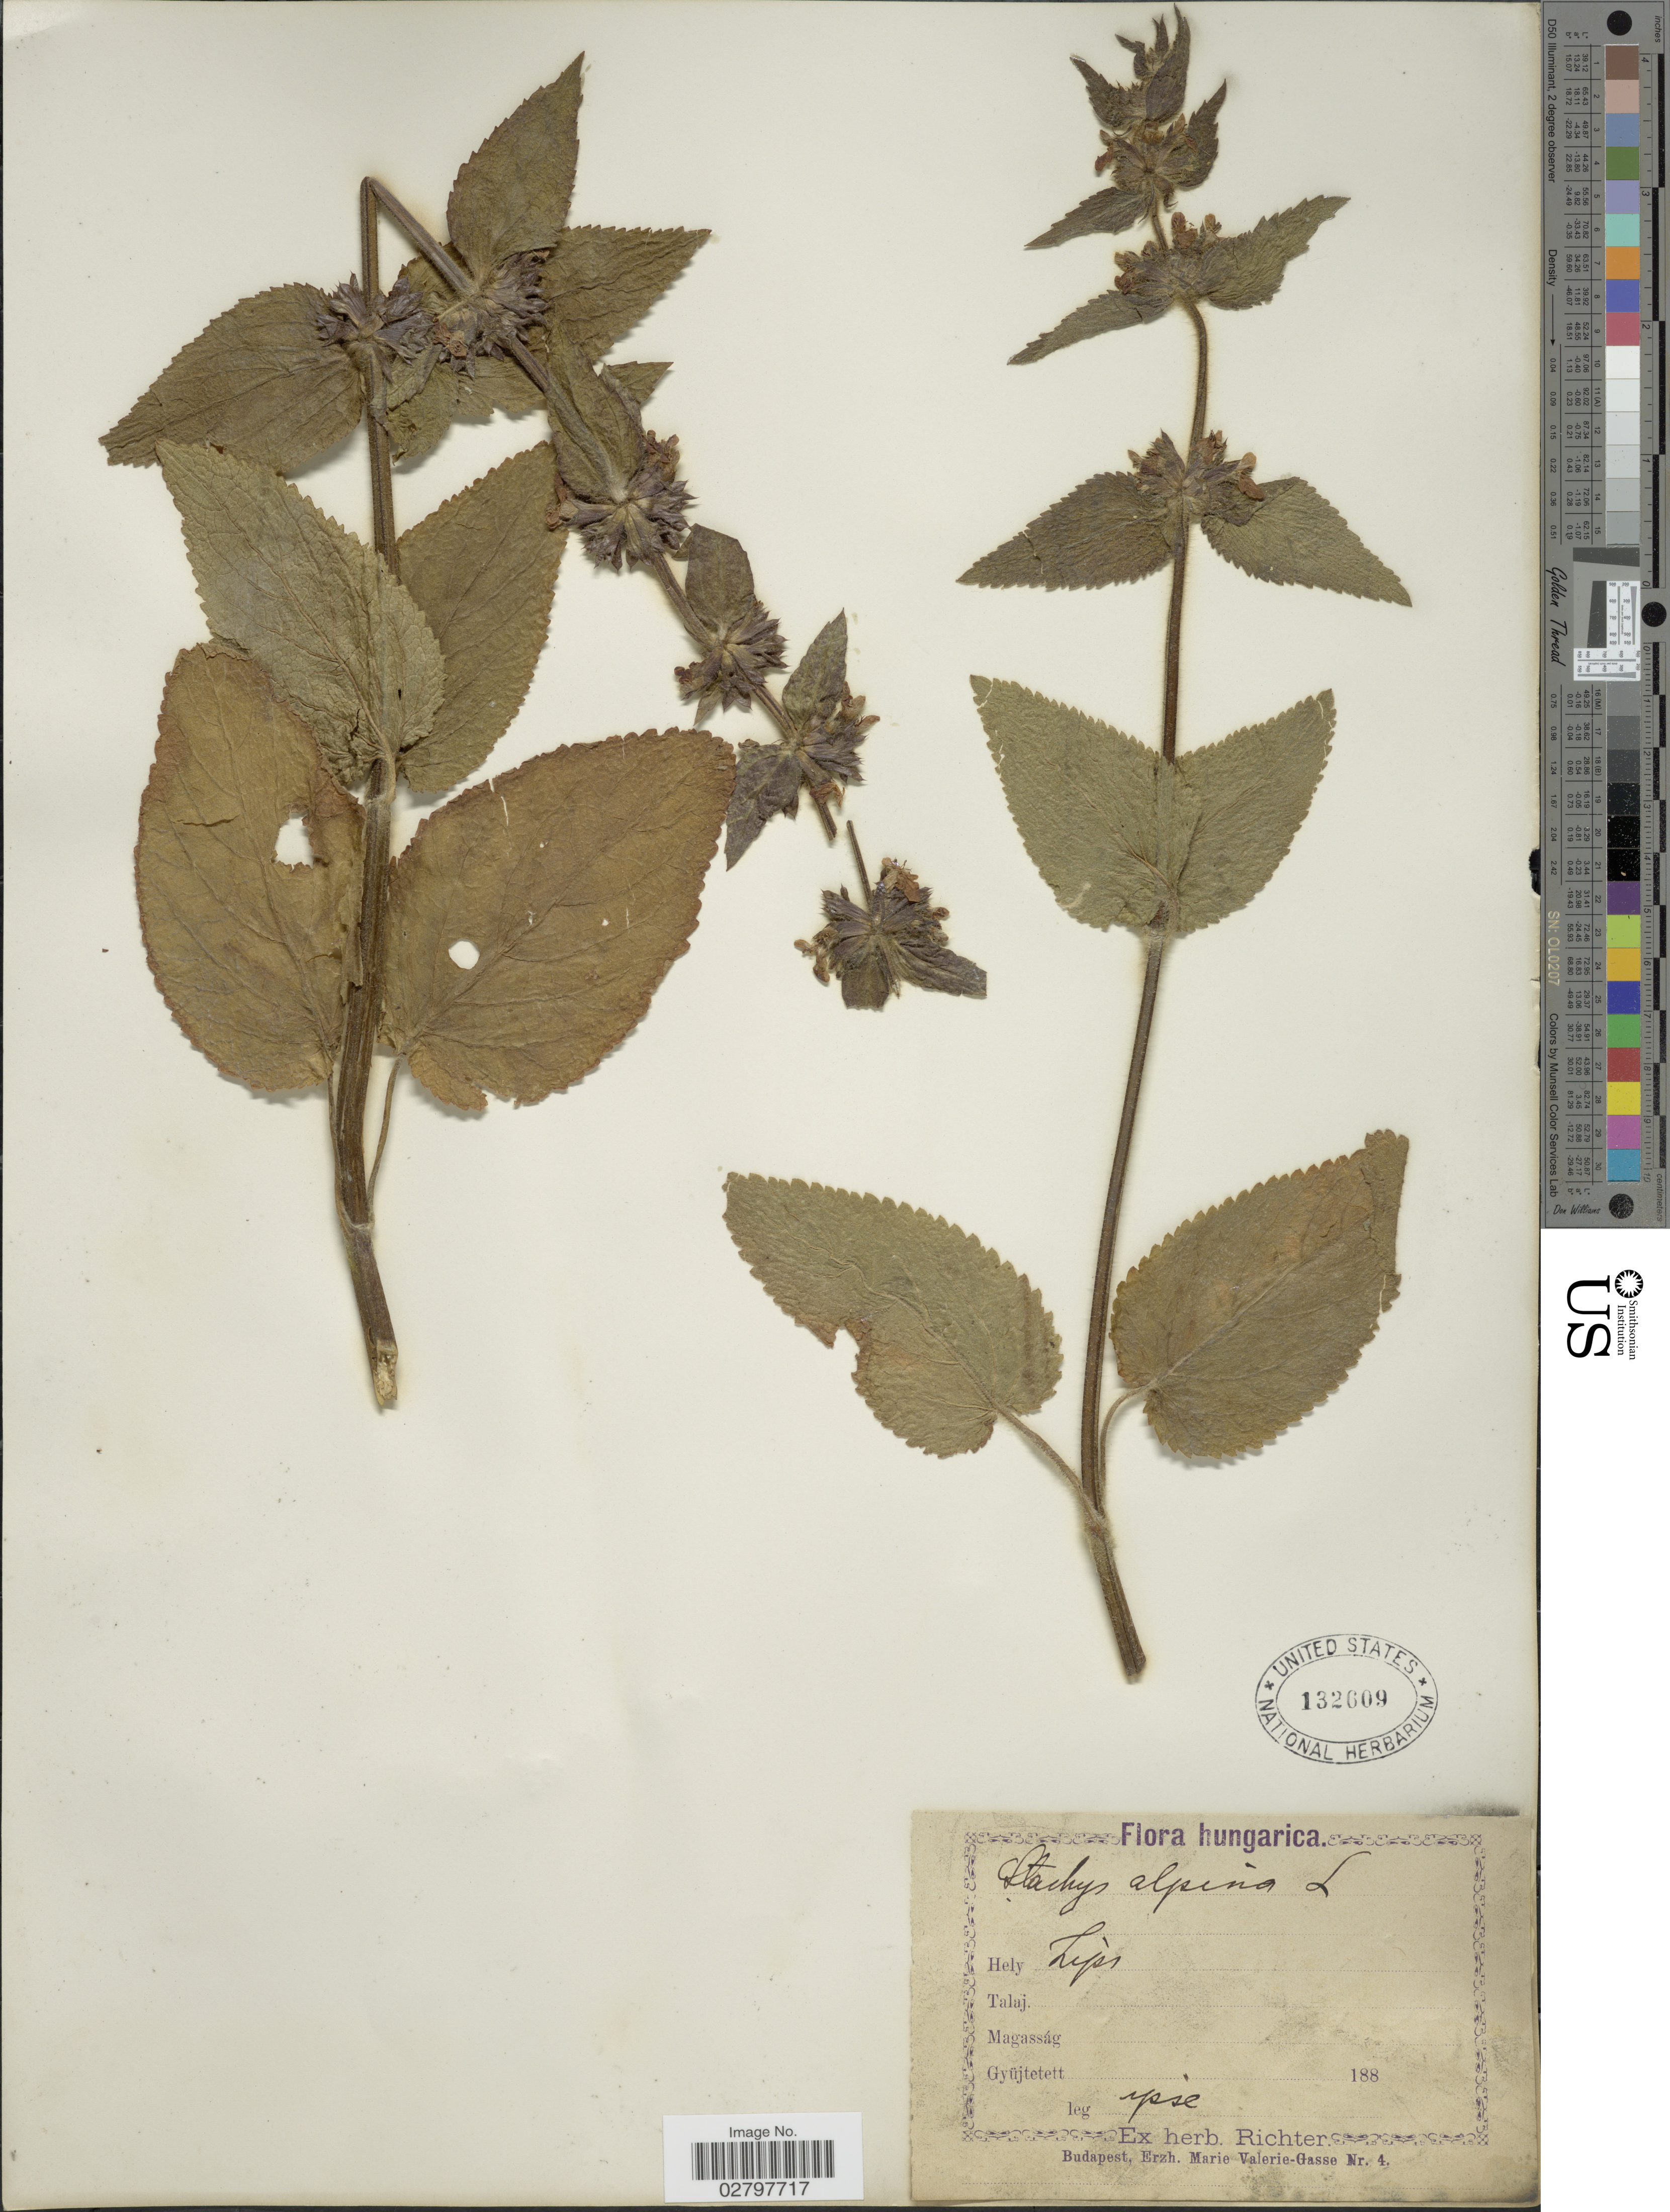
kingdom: Plantae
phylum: Tracheophyta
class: Magnoliopsida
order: Lamiales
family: Lamiaceae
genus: Stachys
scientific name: Stachys alpina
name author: L.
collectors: -- Richter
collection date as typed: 188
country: Hungary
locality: Lips.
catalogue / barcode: US 132609